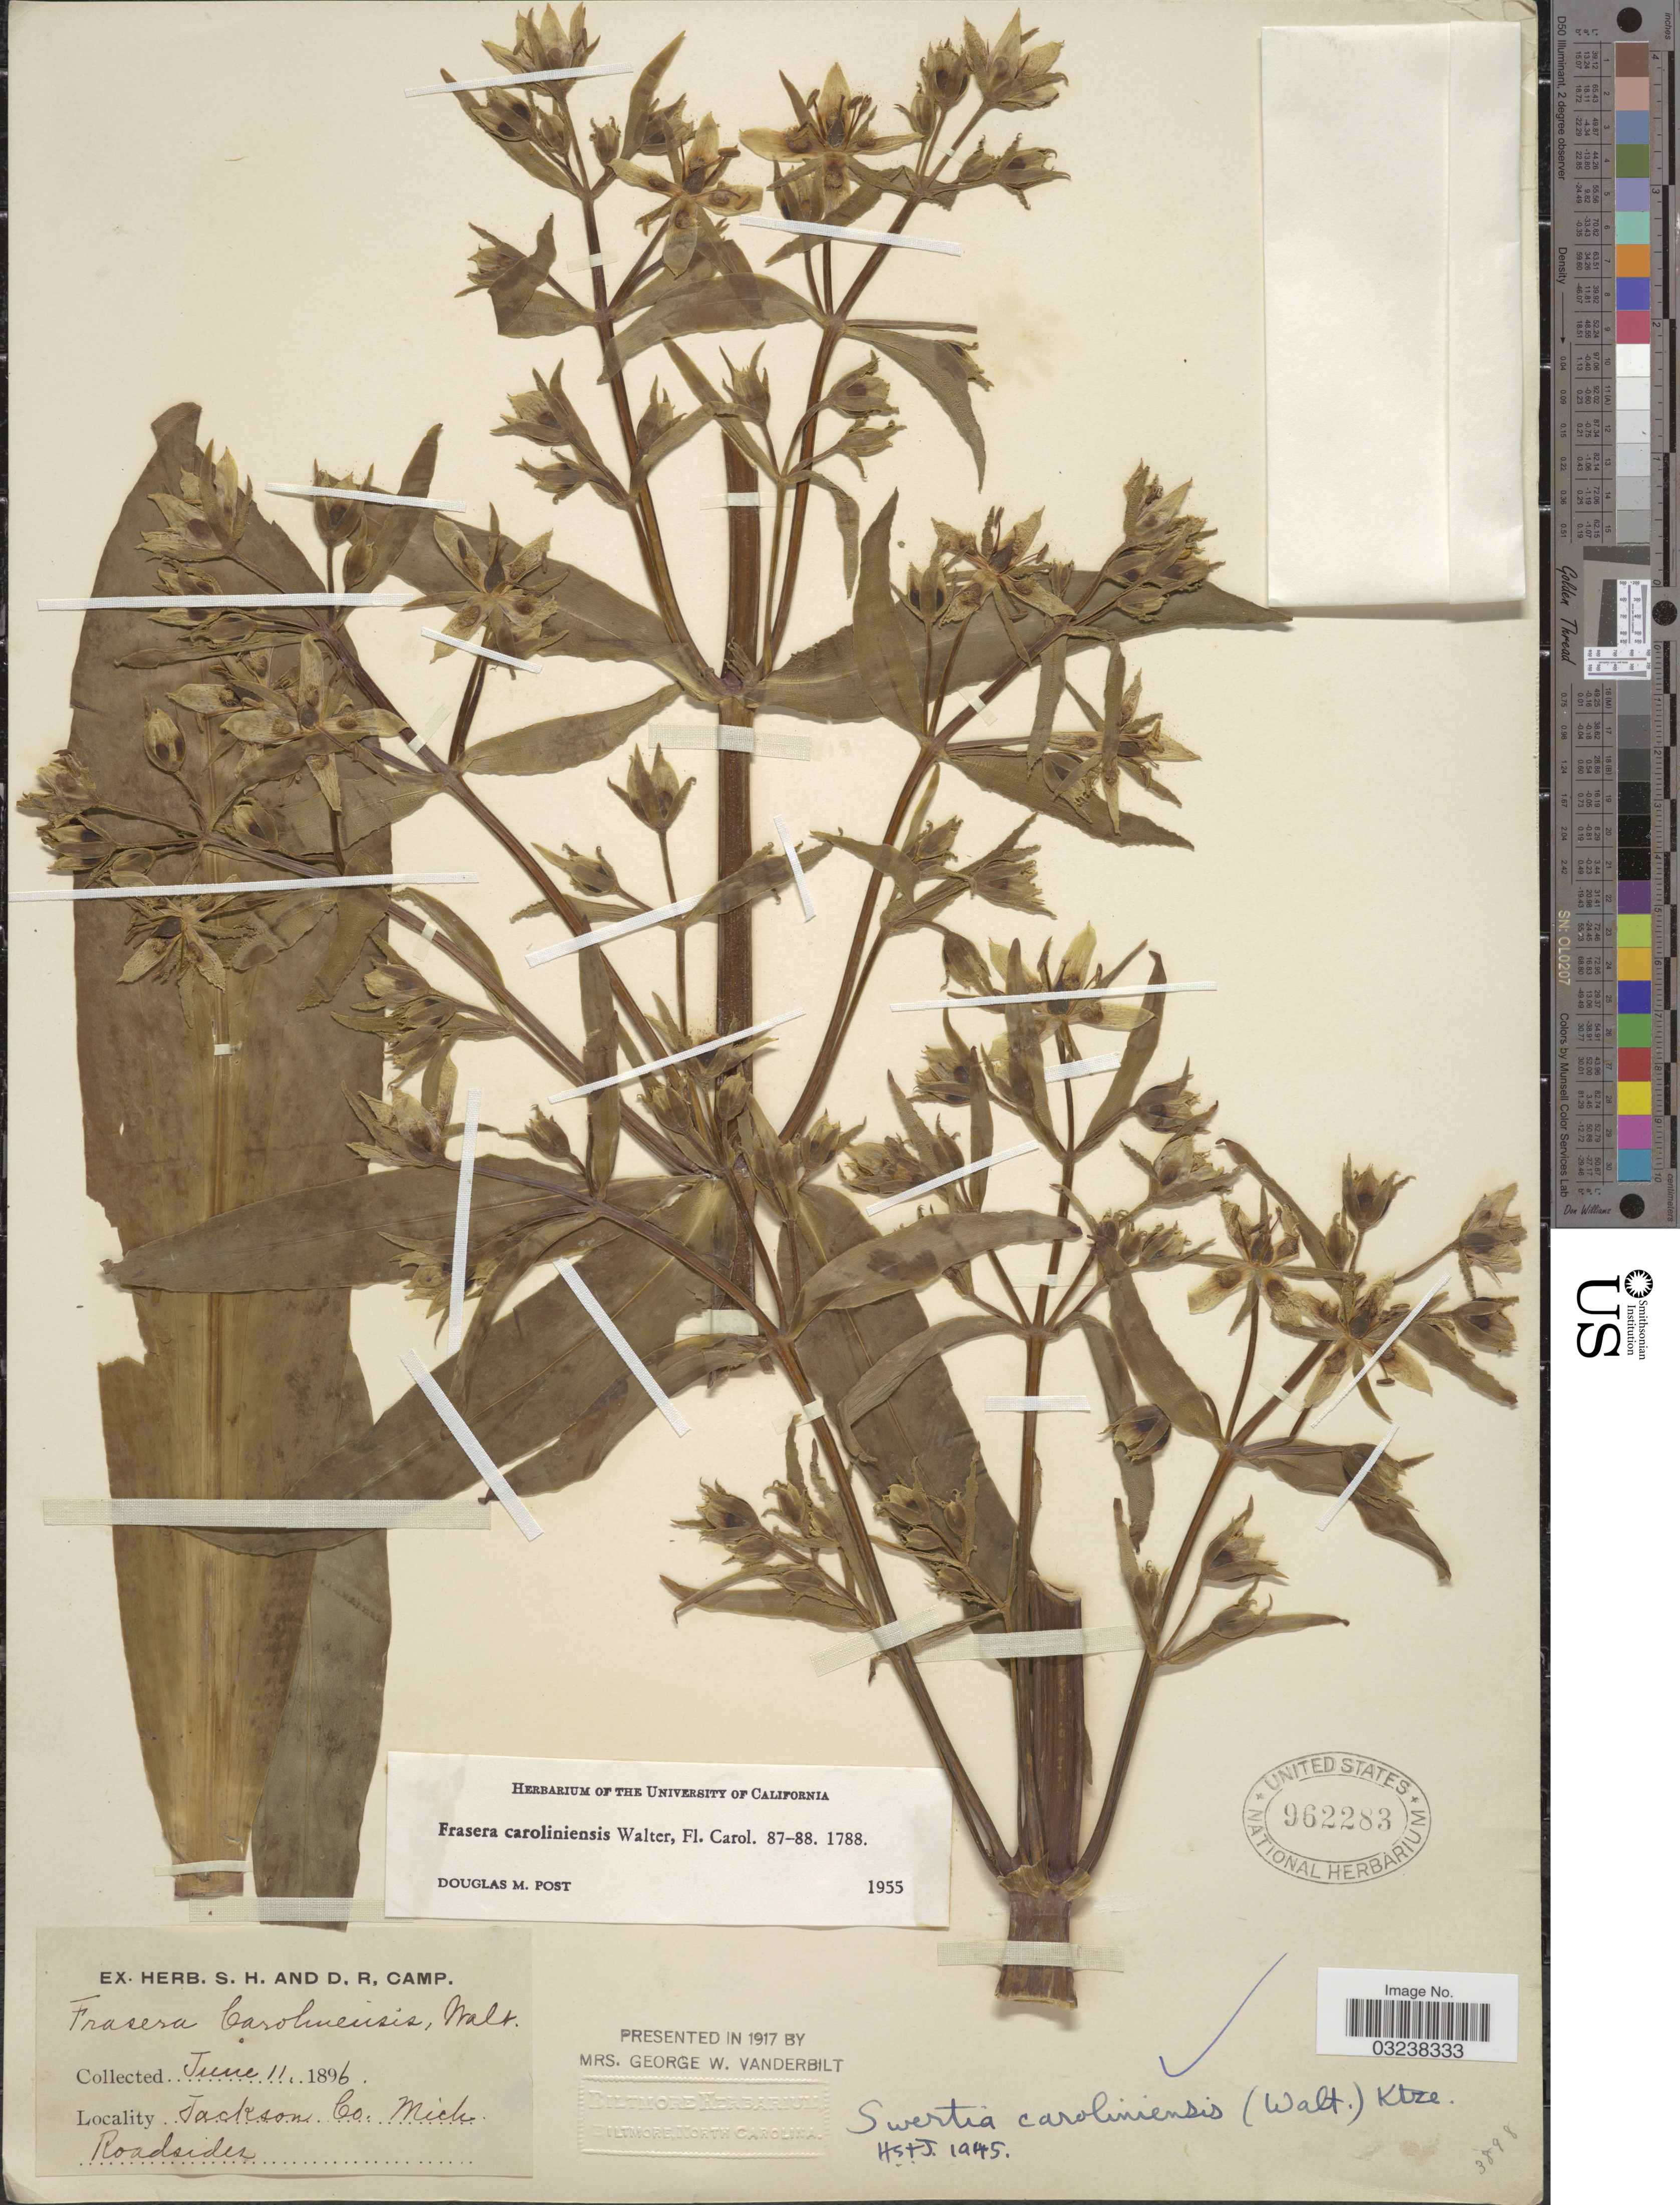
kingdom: Plantae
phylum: Tracheophyta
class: Magnoliopsida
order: Gentianales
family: Gentianaceae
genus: Swertia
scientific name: Swertia caroliniensis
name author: (Walter) Kuntze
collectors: ex herb. S. H and D. R. Camp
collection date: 1896-06-11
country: United States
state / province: Michigan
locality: Jackson Co. Mich. Roadsides.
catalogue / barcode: US 962283